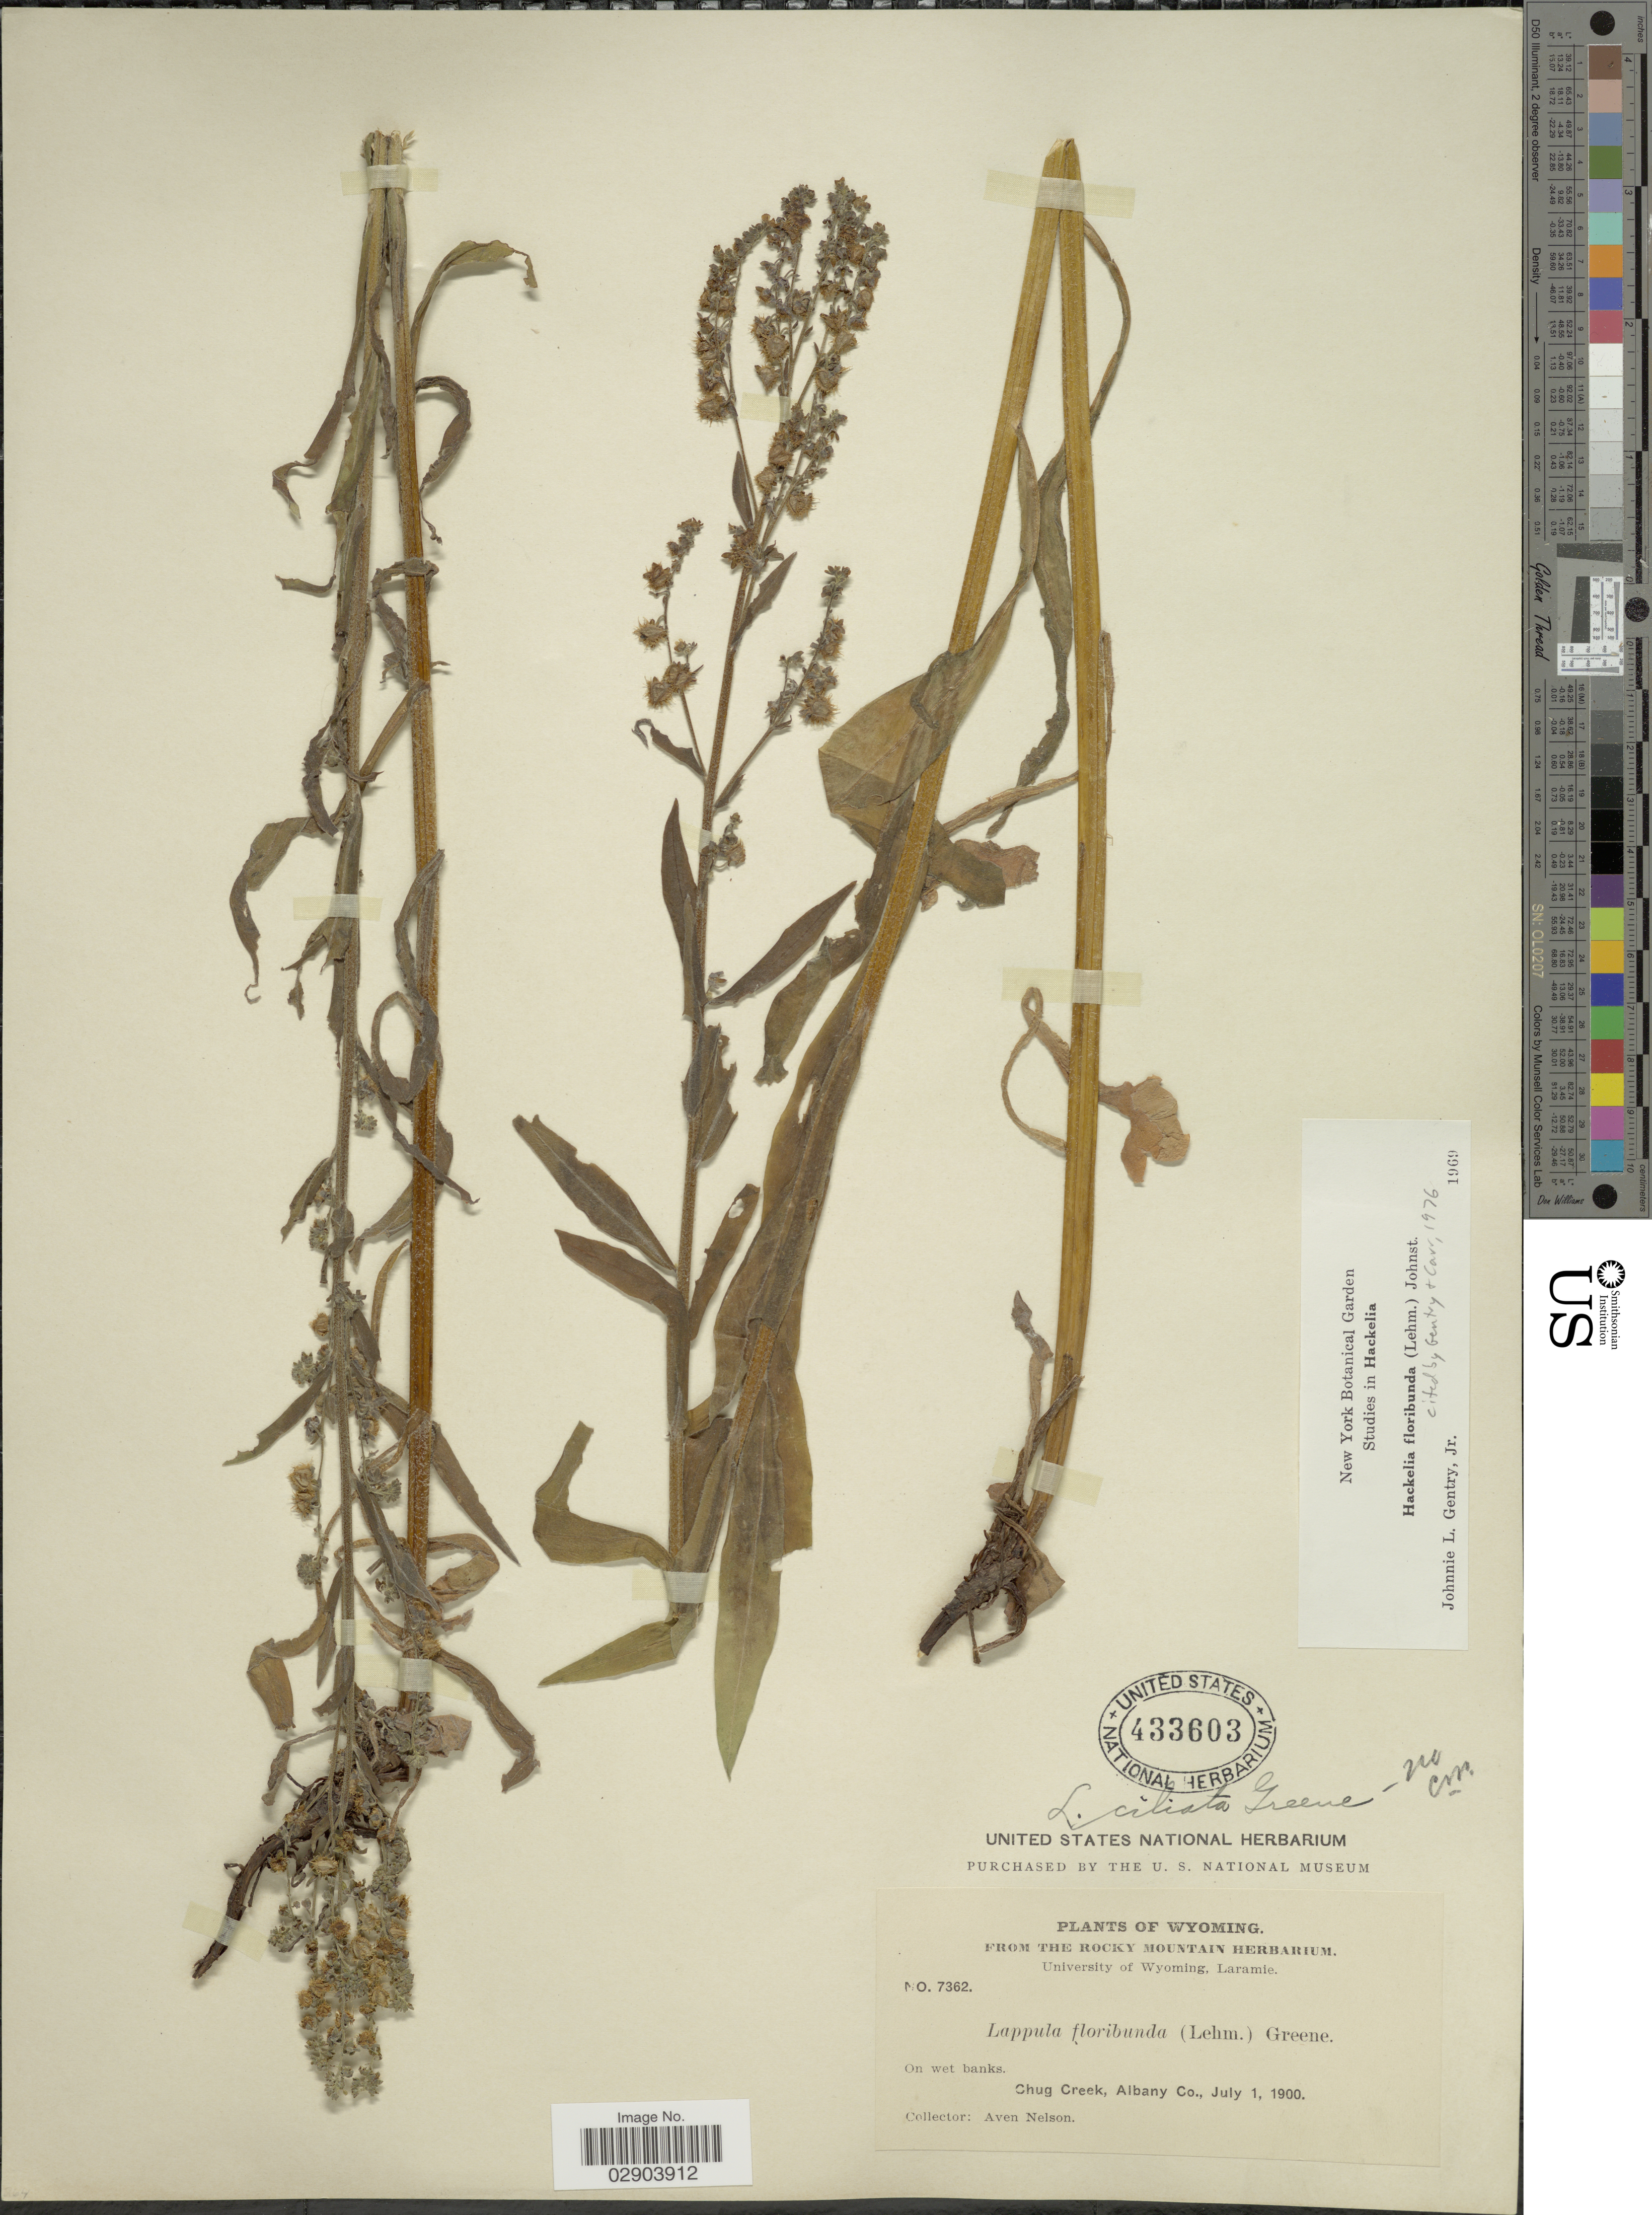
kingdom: Plantae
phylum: Tracheophyta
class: Magnoliopsida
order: Boraginales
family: Boraginaceae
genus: Hackelia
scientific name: Hackelia floribunda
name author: (Lehm.) I.M. Johnst.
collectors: A. Nelson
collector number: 7362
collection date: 1900-07-01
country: United States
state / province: Wyoming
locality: On wet banks, Chug Creek, Albany Co.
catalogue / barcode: US 433603